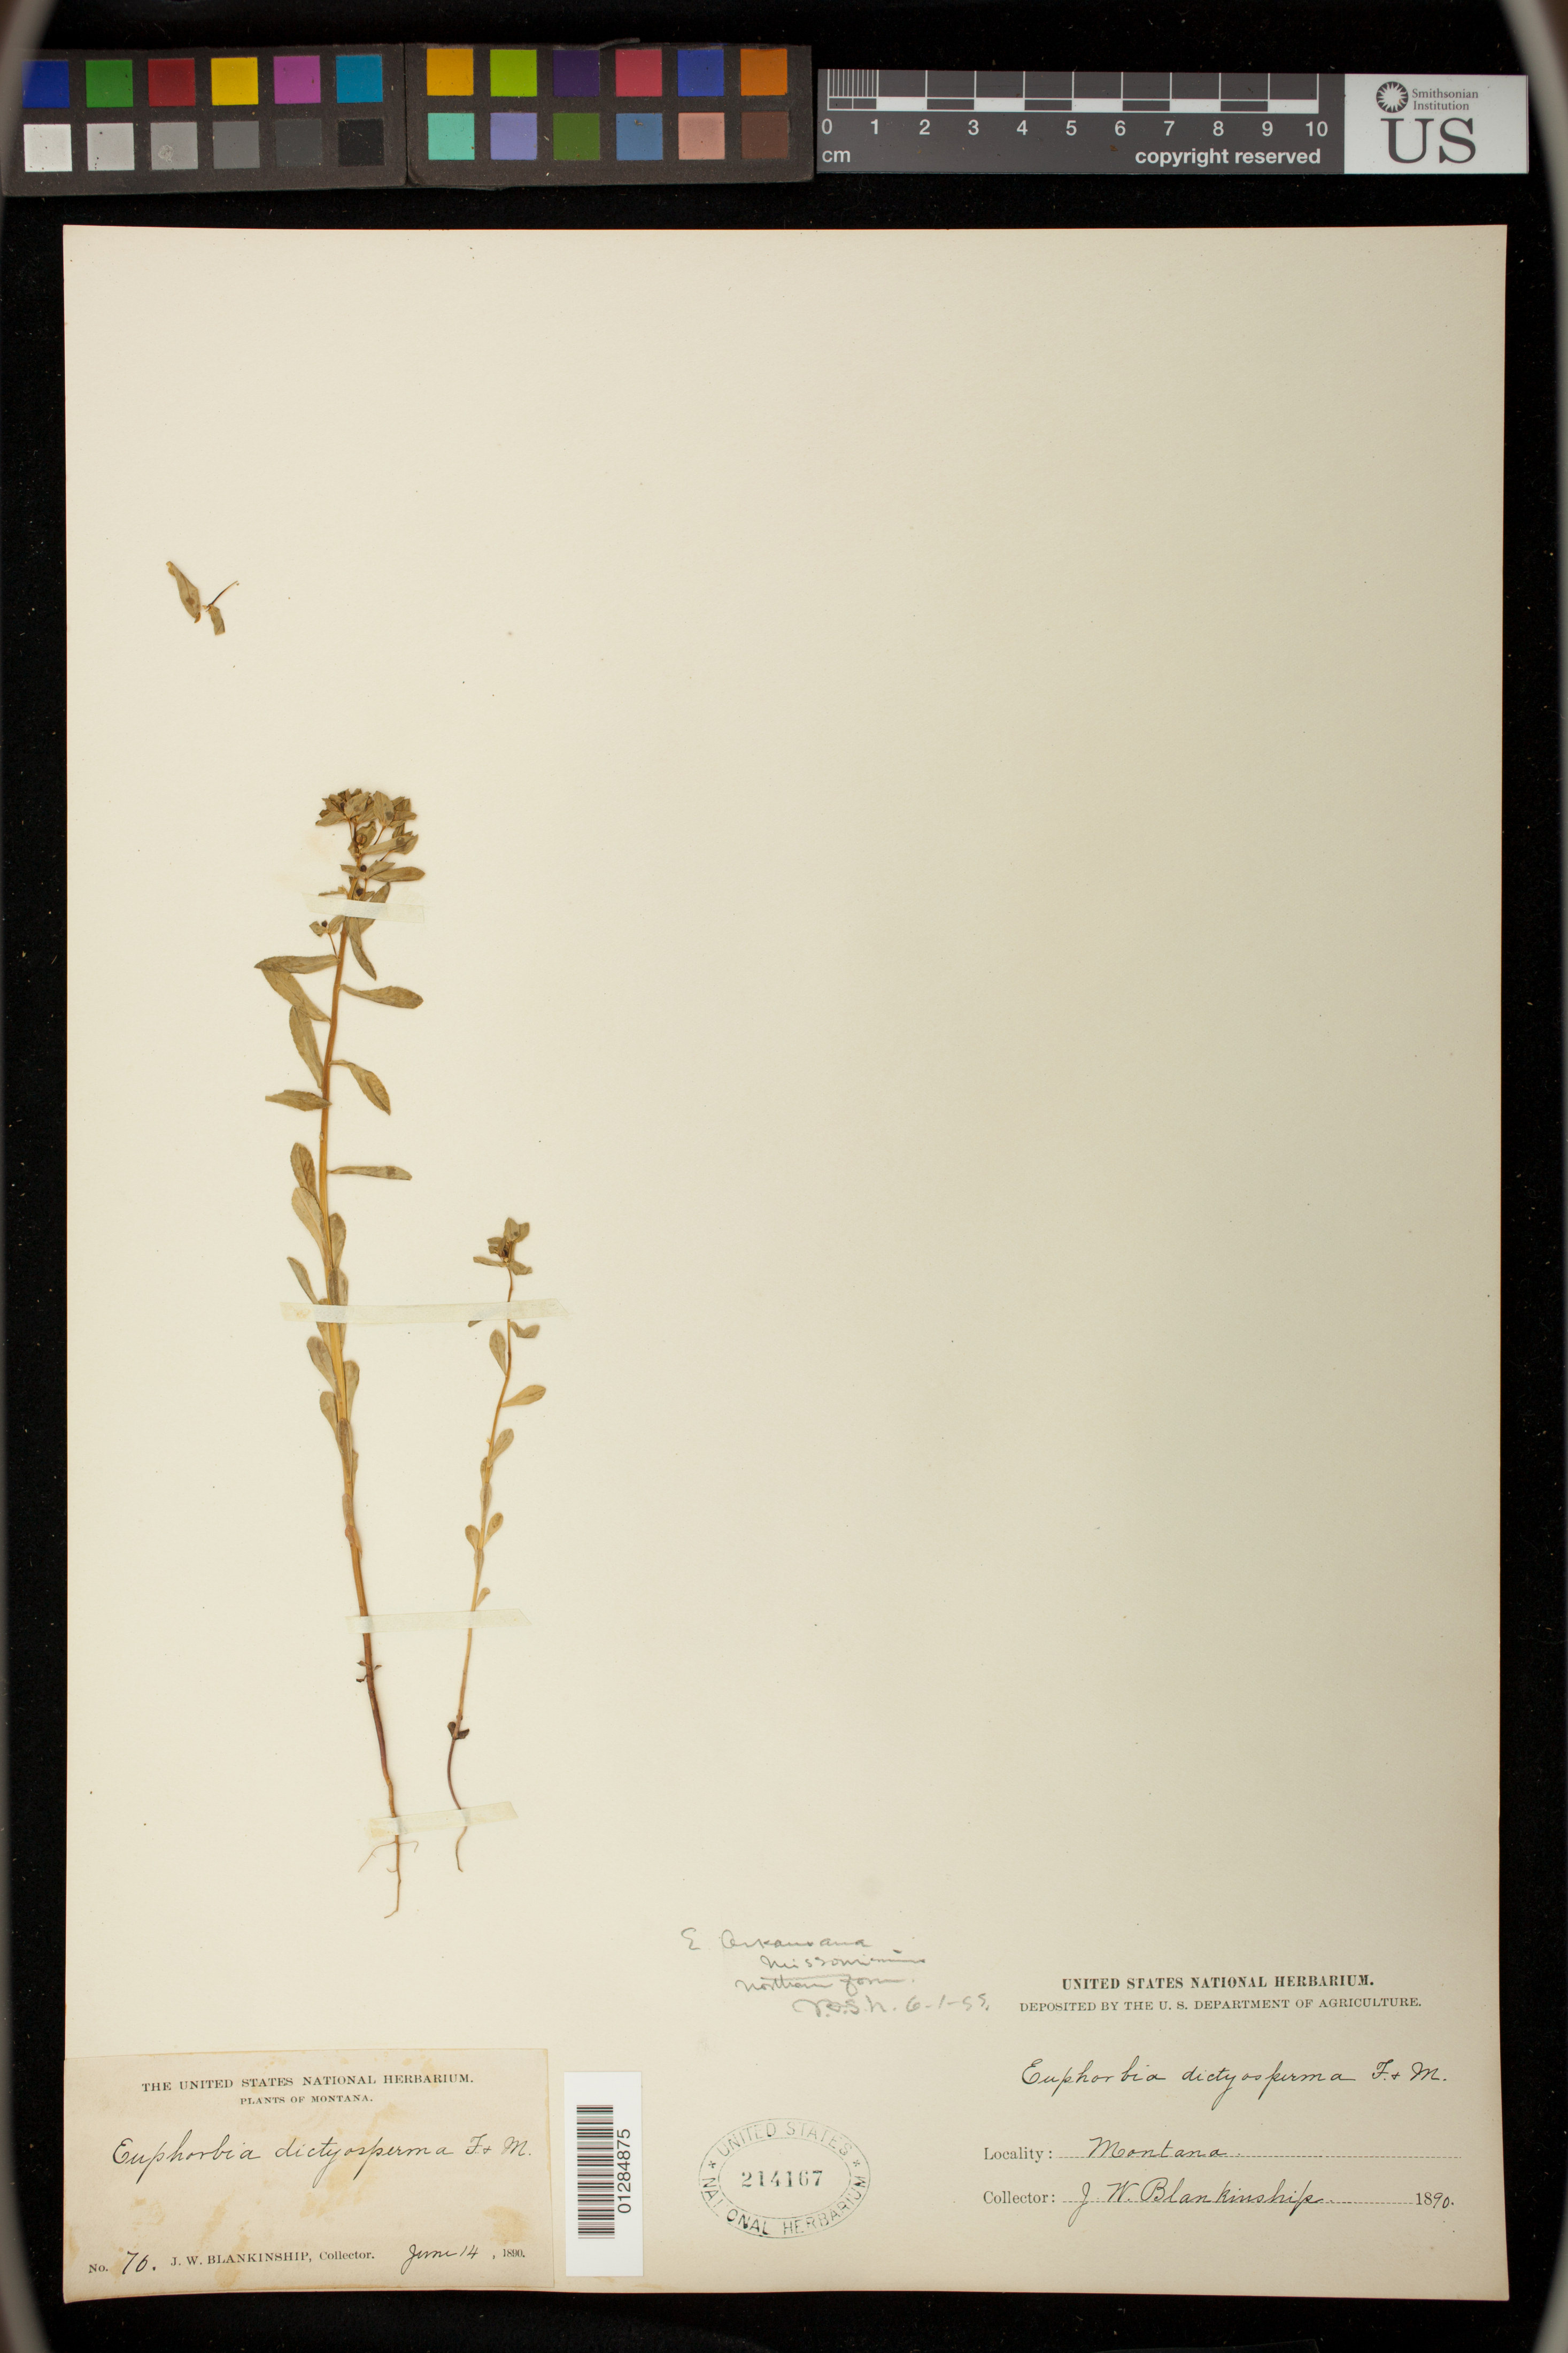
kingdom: Plantae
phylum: Tracheophyta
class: Magnoliopsida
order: Malpighiales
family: Euphorbiaceae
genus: Euphorbia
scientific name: Euphorbia spathulata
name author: Lam.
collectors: J. W. Blankinship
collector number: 76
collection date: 1890-06-14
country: United States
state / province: Montana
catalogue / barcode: US 214167